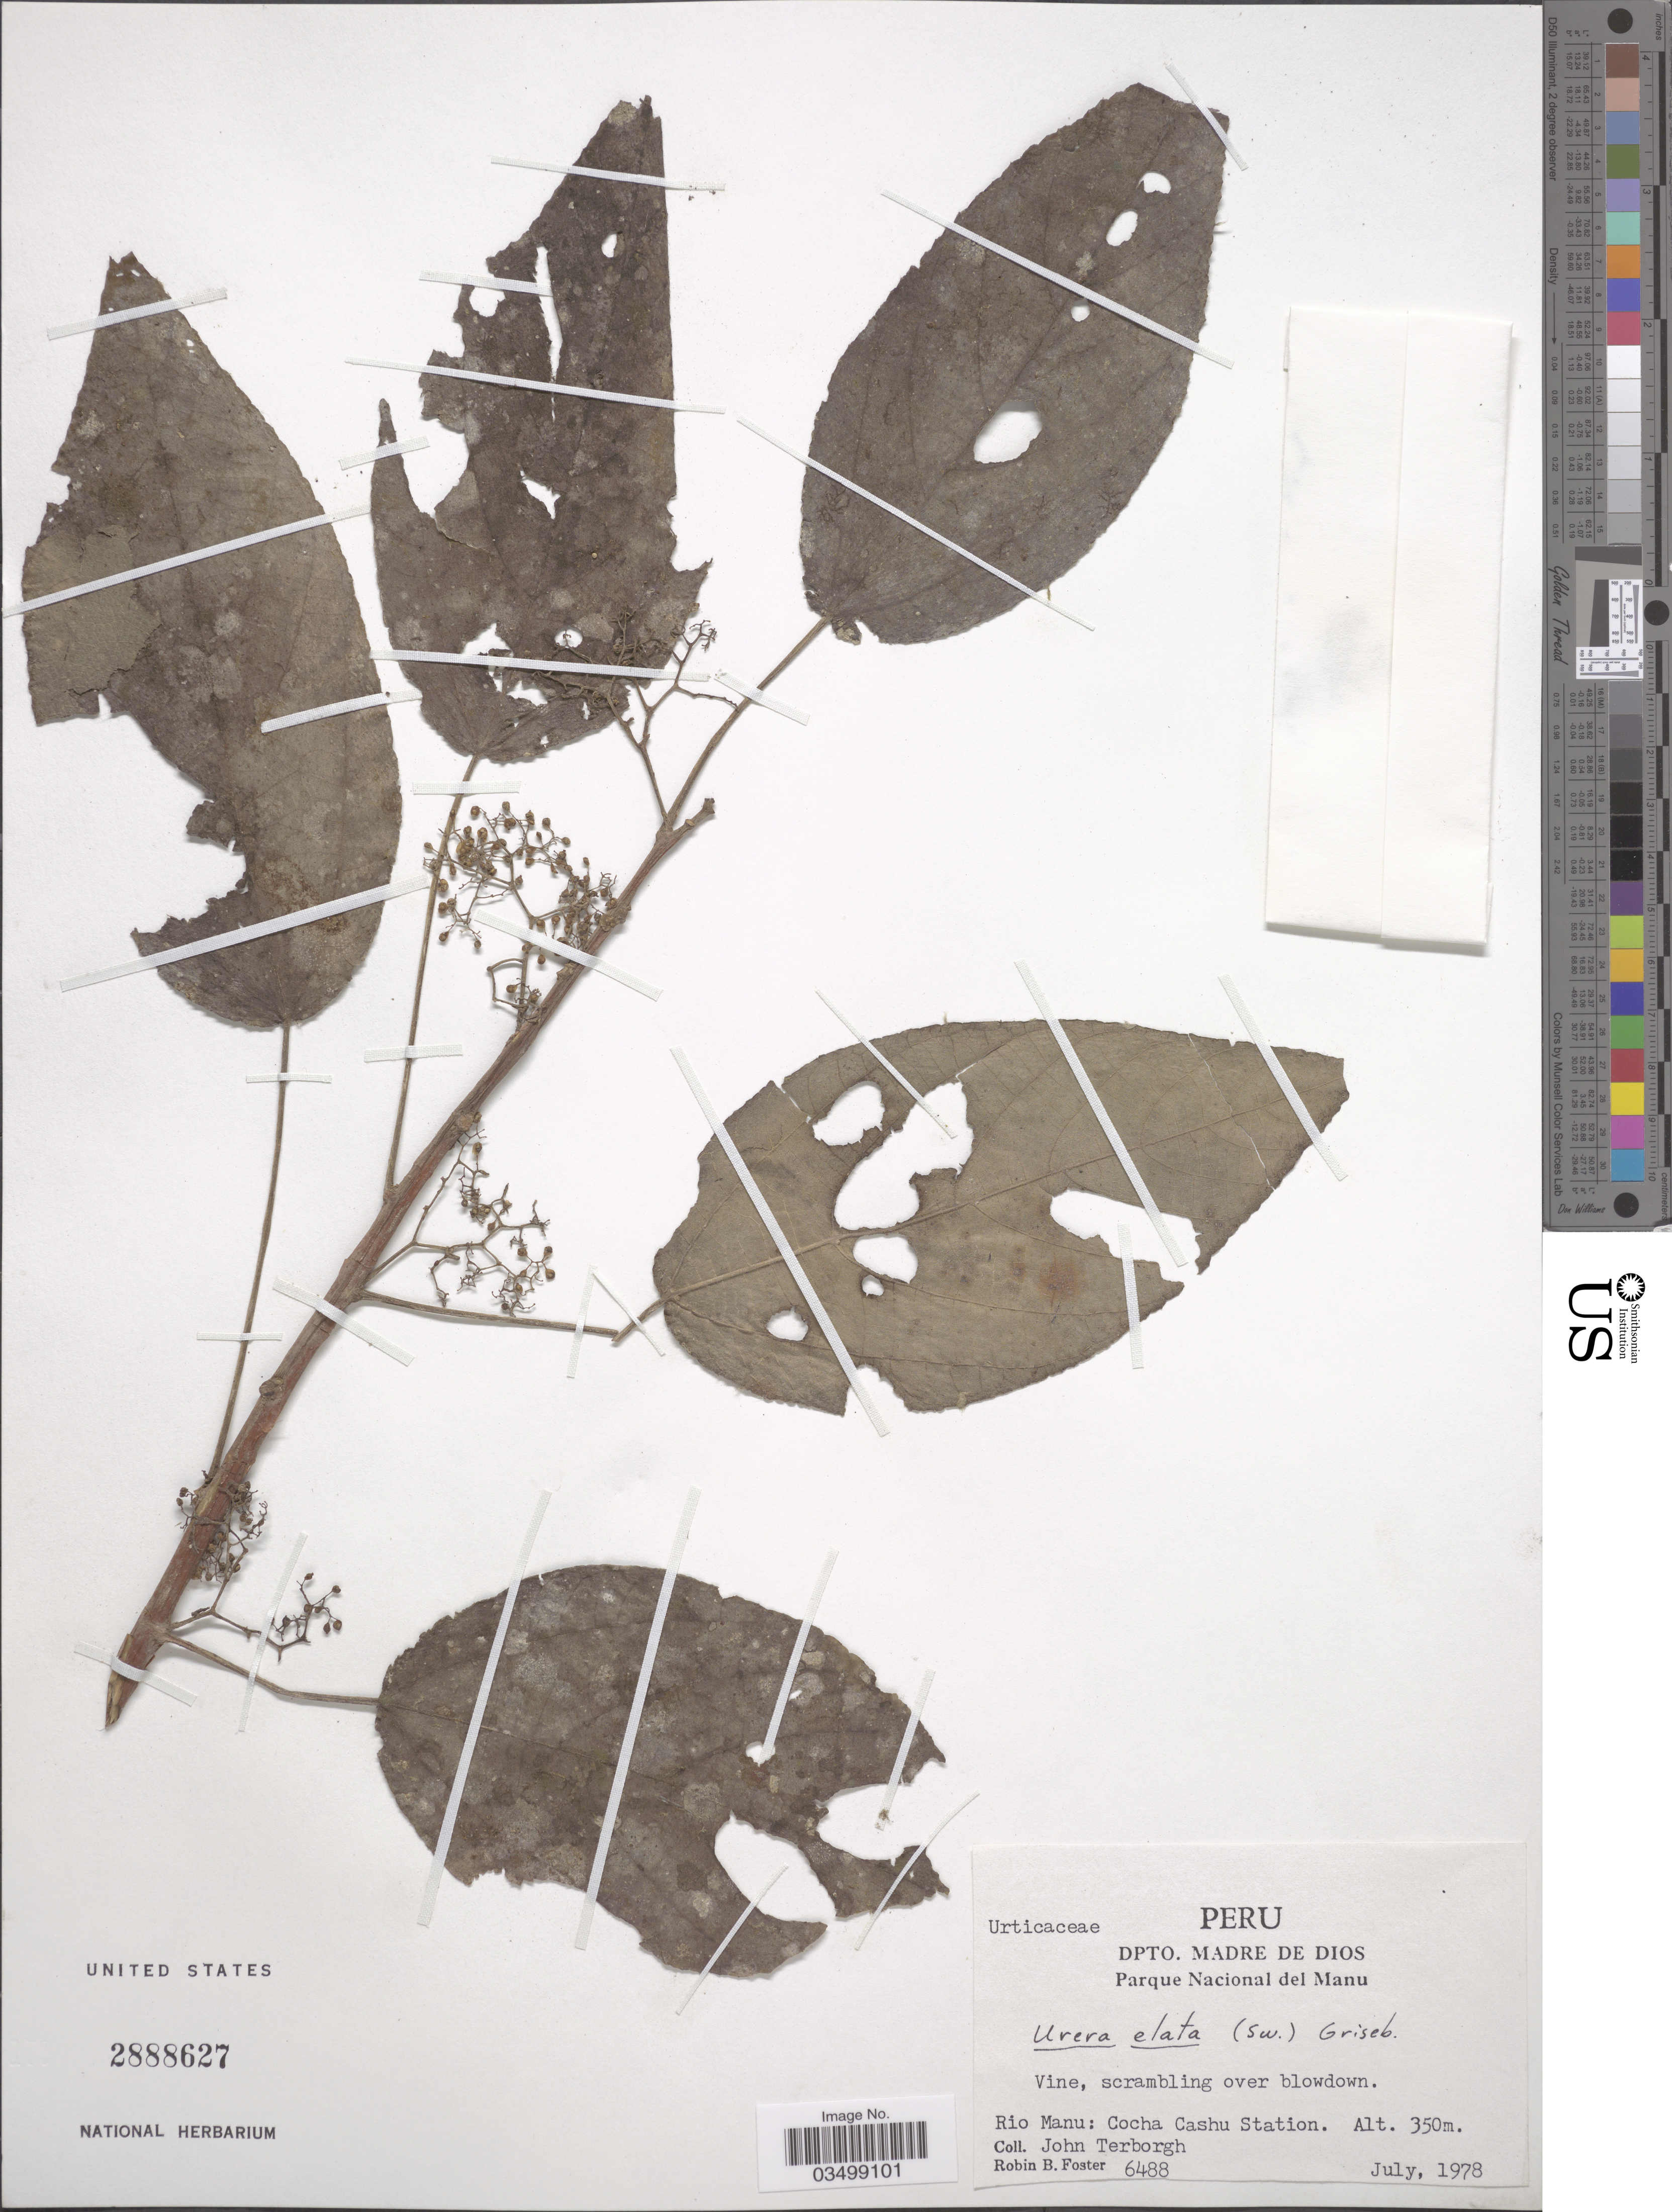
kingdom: Plantae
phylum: Tracheophyta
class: Magnoliopsida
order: Rosales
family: Urticaceae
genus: Urera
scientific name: Urera elata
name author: (Sw.) Griseb.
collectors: J. Terborgh & R. B. Foster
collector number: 6488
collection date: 1978-07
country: Peru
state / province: Madre de Dios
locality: Dpto. Madre de Dios. Parque Nacional del Manu. Rio Manu: Cocha Cashu Station.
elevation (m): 350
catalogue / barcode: US 2888627